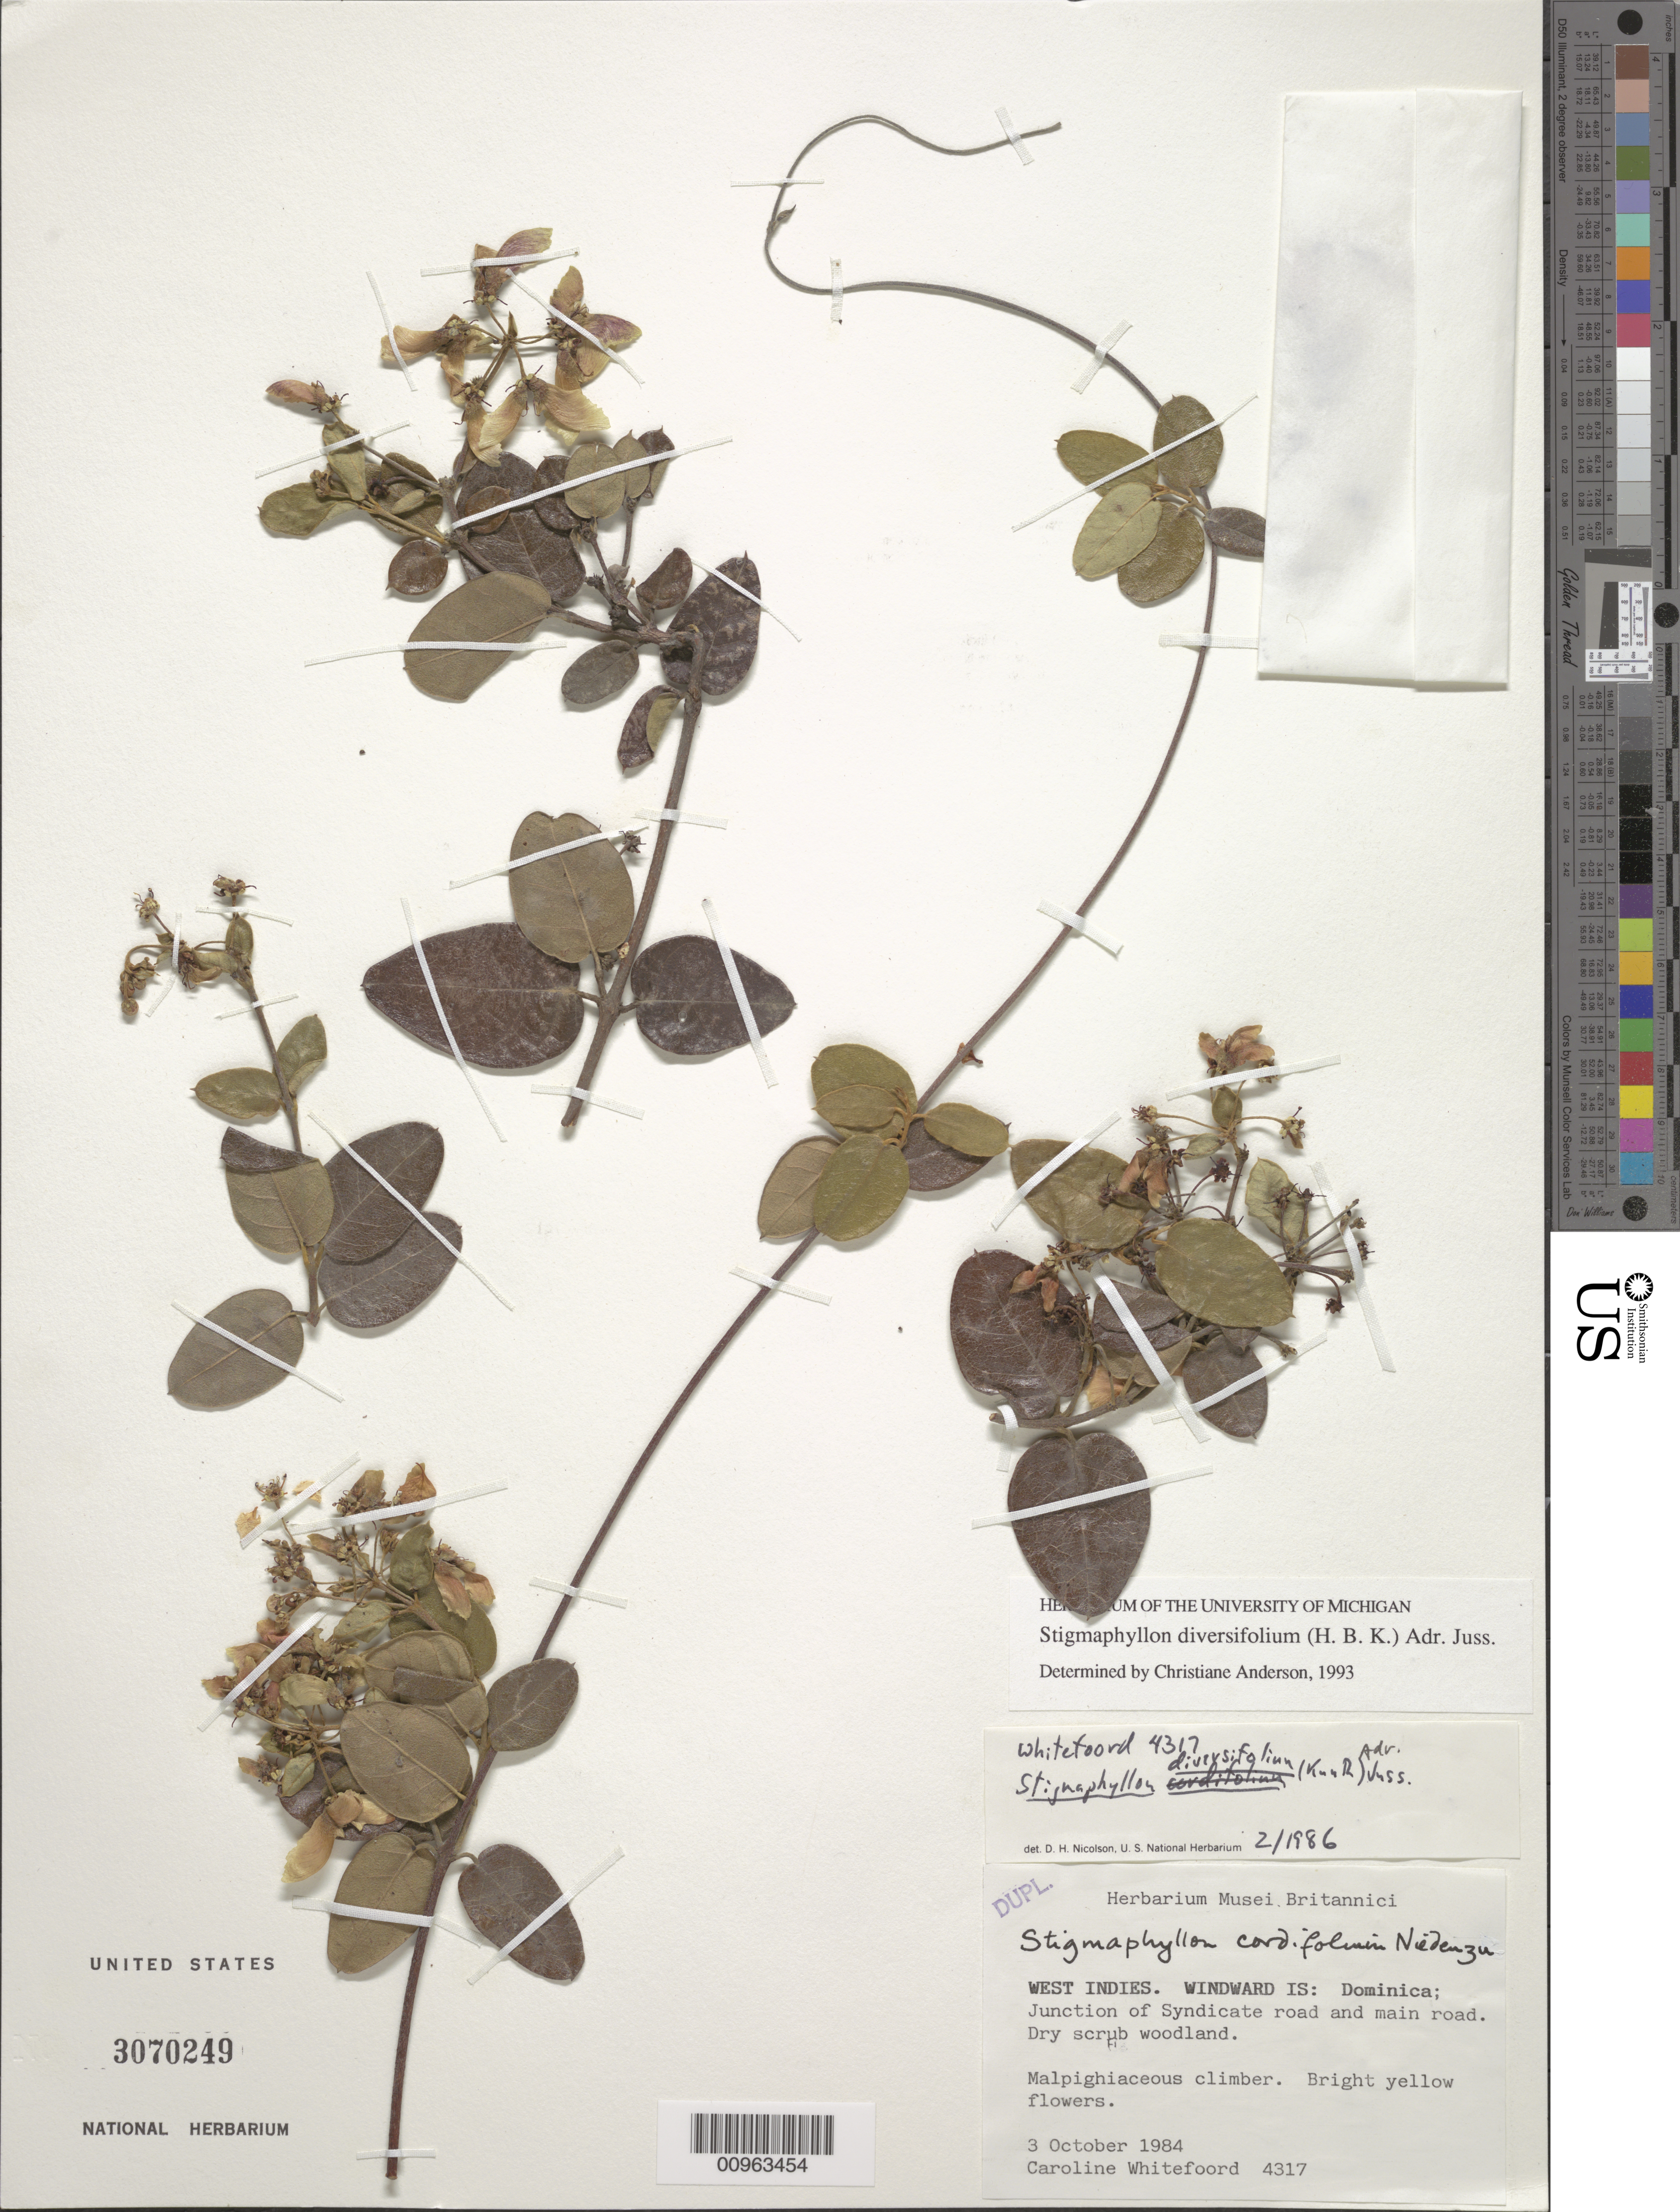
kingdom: Plantae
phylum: Tracheophyta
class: Magnoliopsida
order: Malpighiales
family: Malpighiaceae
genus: Stigmaphyllon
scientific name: Stigmaphyllon diversifolium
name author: (Kunth) A. Juss.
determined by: Anderson, C.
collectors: C. Whitefoord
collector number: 4317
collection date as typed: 03 Oct 1984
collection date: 1984-10-03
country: Dominica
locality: Junction of Syndicate road and main road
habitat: Dry scrub woodland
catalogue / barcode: US 3070249